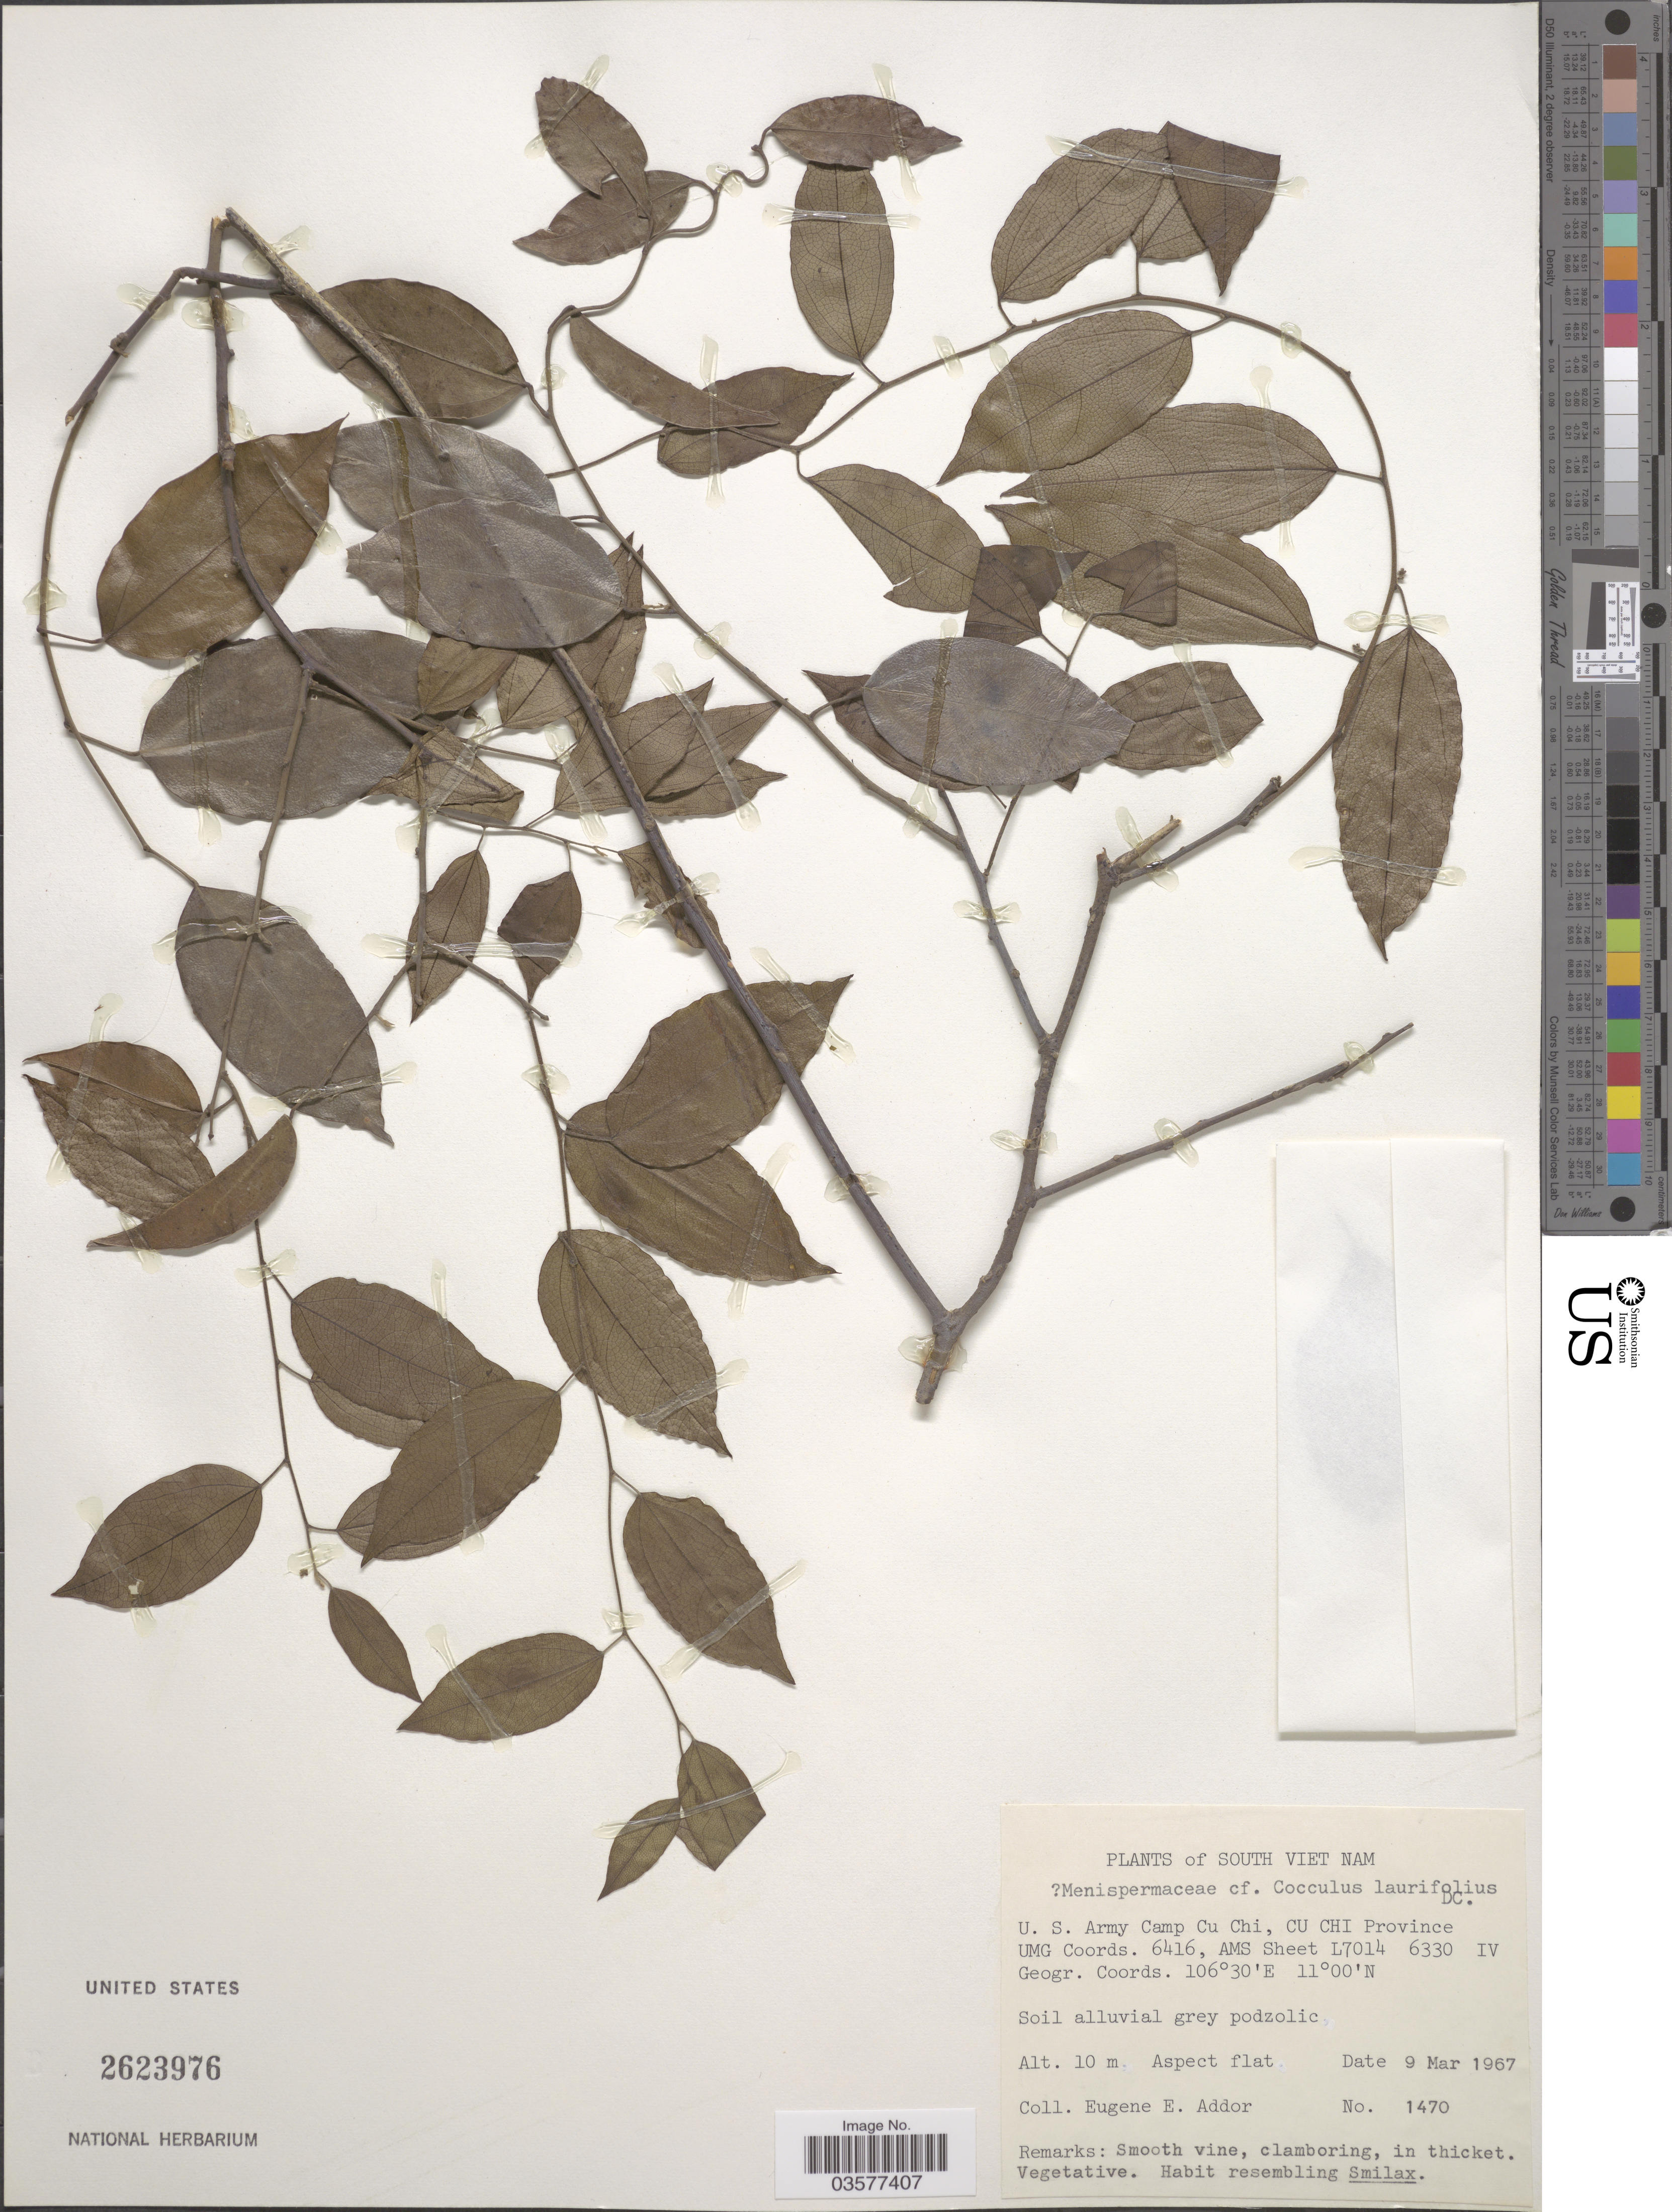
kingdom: Plantae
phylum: Tracheophyta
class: Magnoliopsida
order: Ranunculales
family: Menispermaceae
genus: Cocculus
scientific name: Cocculus laurifolius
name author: DC.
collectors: E. E. Addor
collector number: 1470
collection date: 1967-03-09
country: Vietnam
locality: South Viet Nam. U. S. Army Camp Cu Chi, Cu Chi Province. UMG Coords. 6416, AMS Sheet L7014 6330 IV.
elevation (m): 10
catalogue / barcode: US 2623976